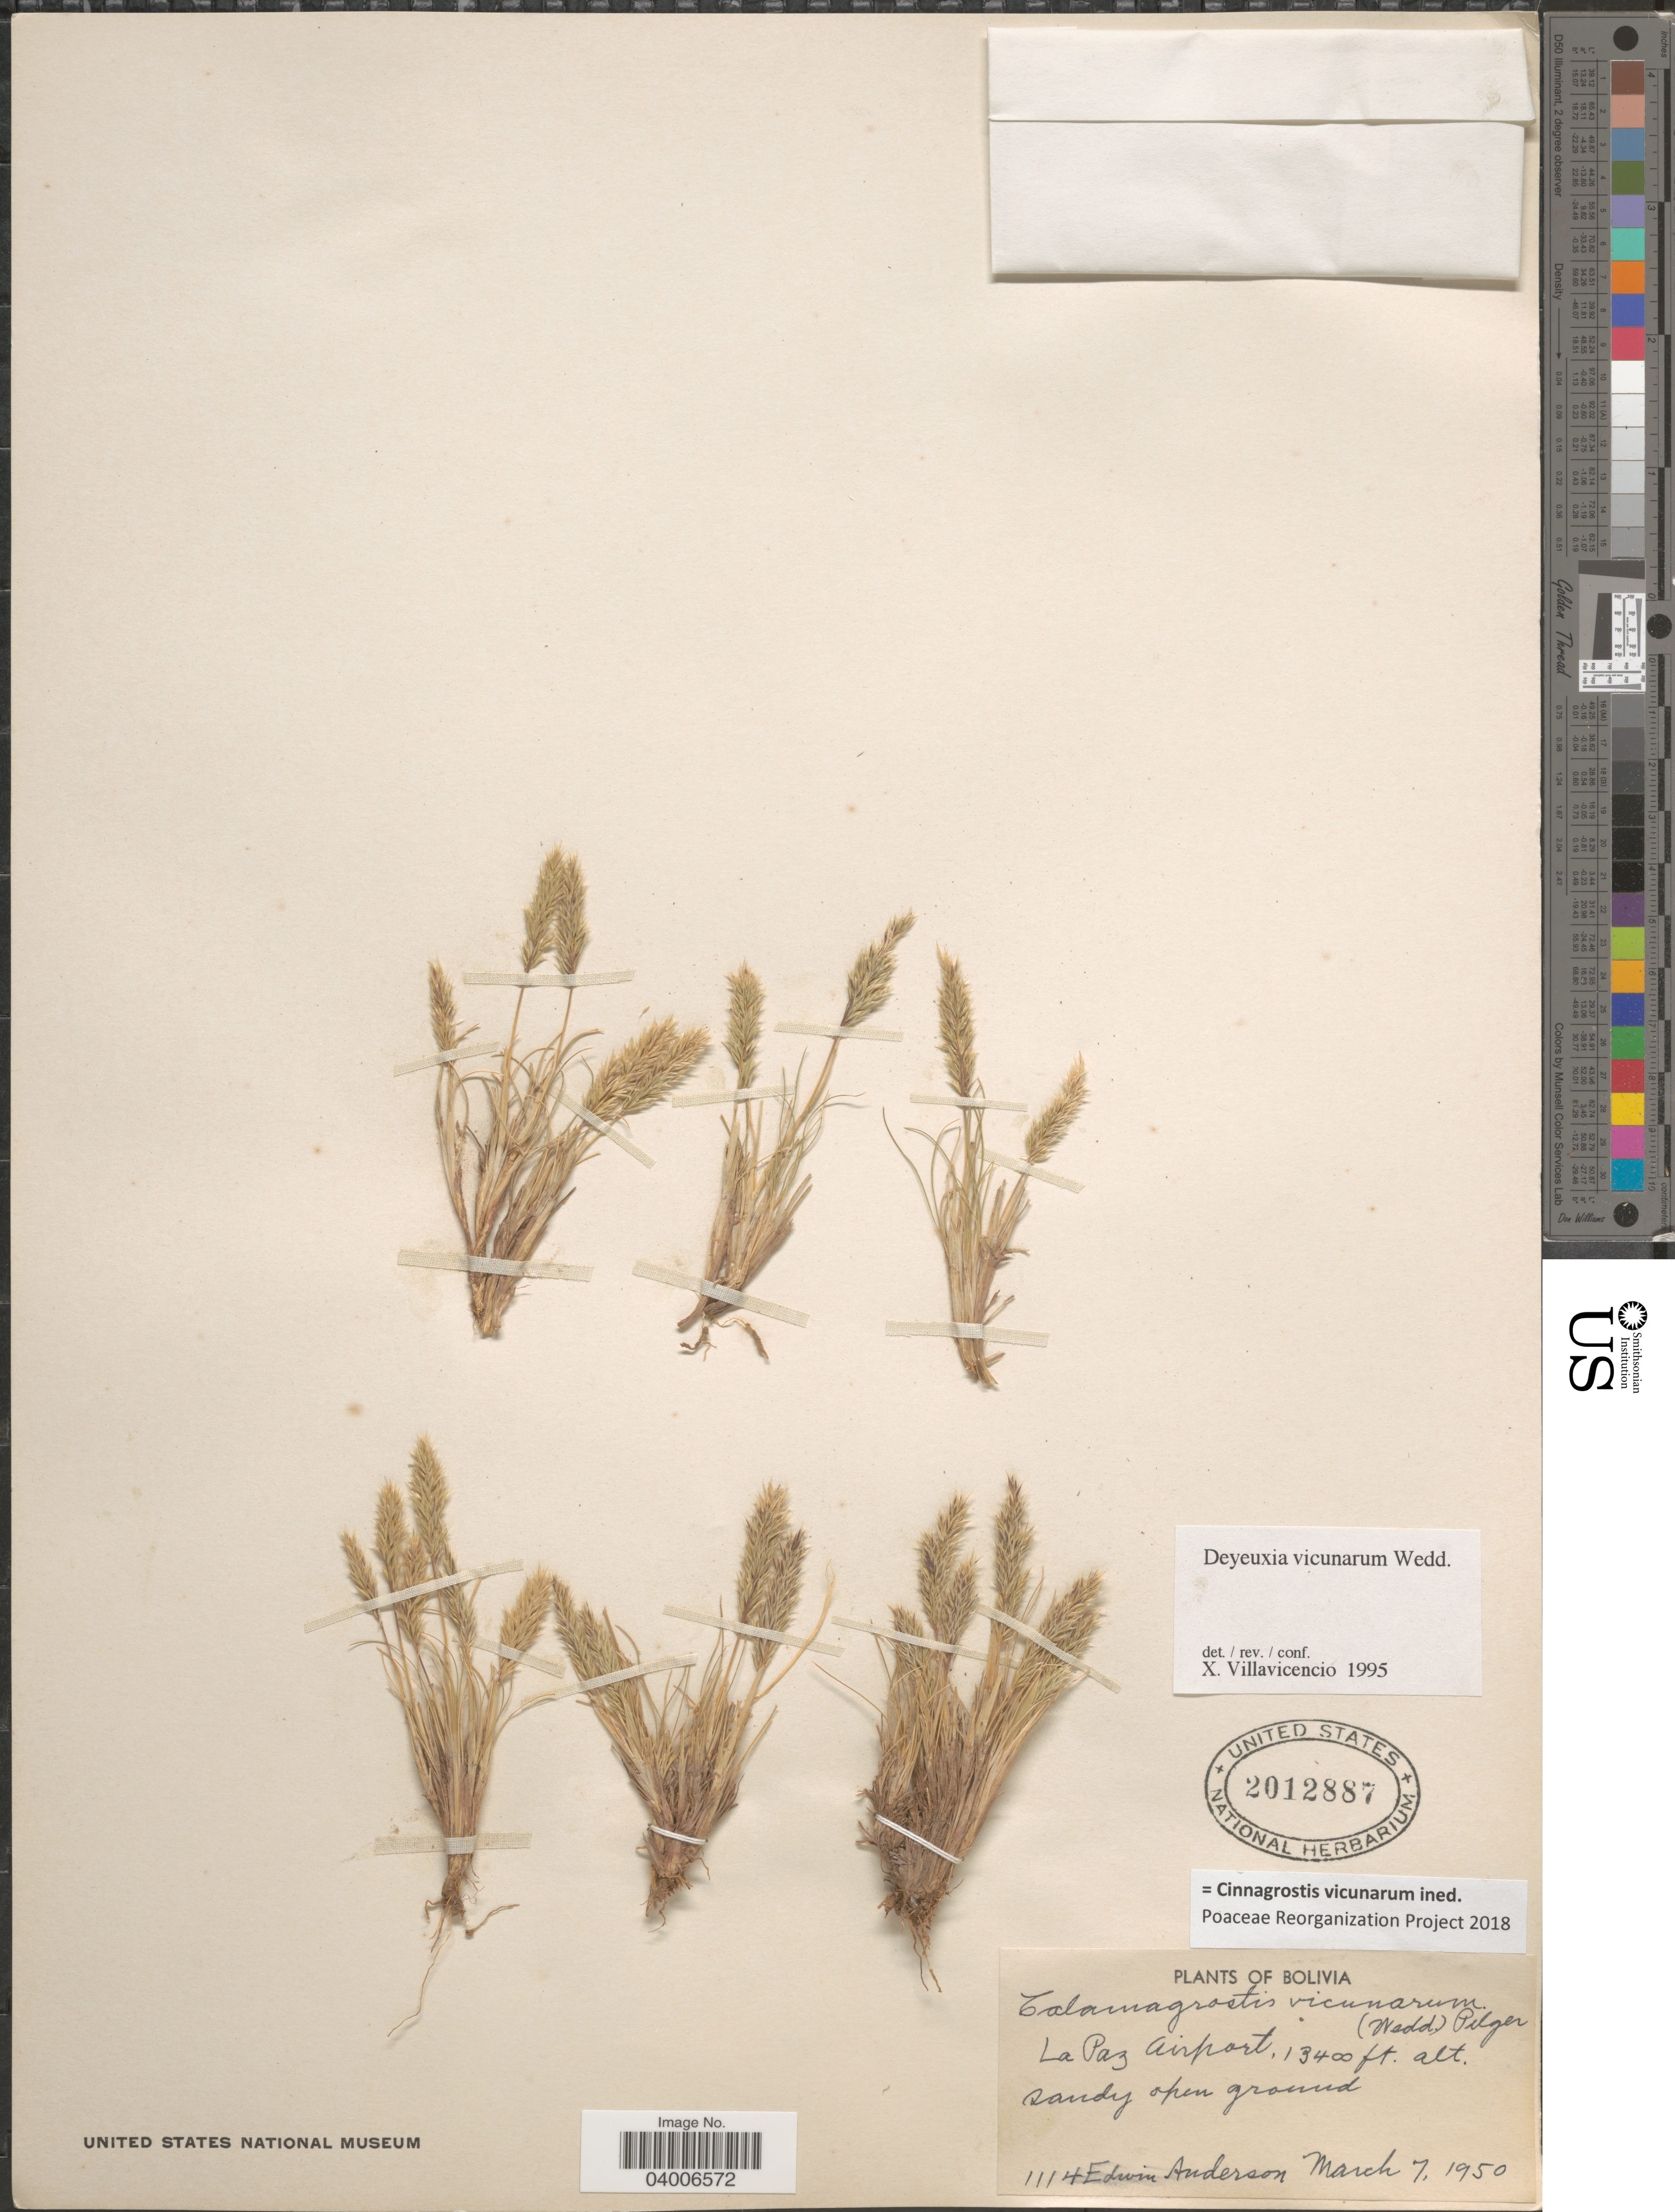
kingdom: Plantae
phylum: Tracheophyta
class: Liliopsida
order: Poales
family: Poaceae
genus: Cinnagrostis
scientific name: Cinnagrostis vicunarum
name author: (Wedd.) P.M. Peterson et al.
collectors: E. Anderson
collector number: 1114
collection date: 1950-03-07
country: Bolivia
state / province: La Paz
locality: La Paz Airport.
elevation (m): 4084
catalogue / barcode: US 2012887